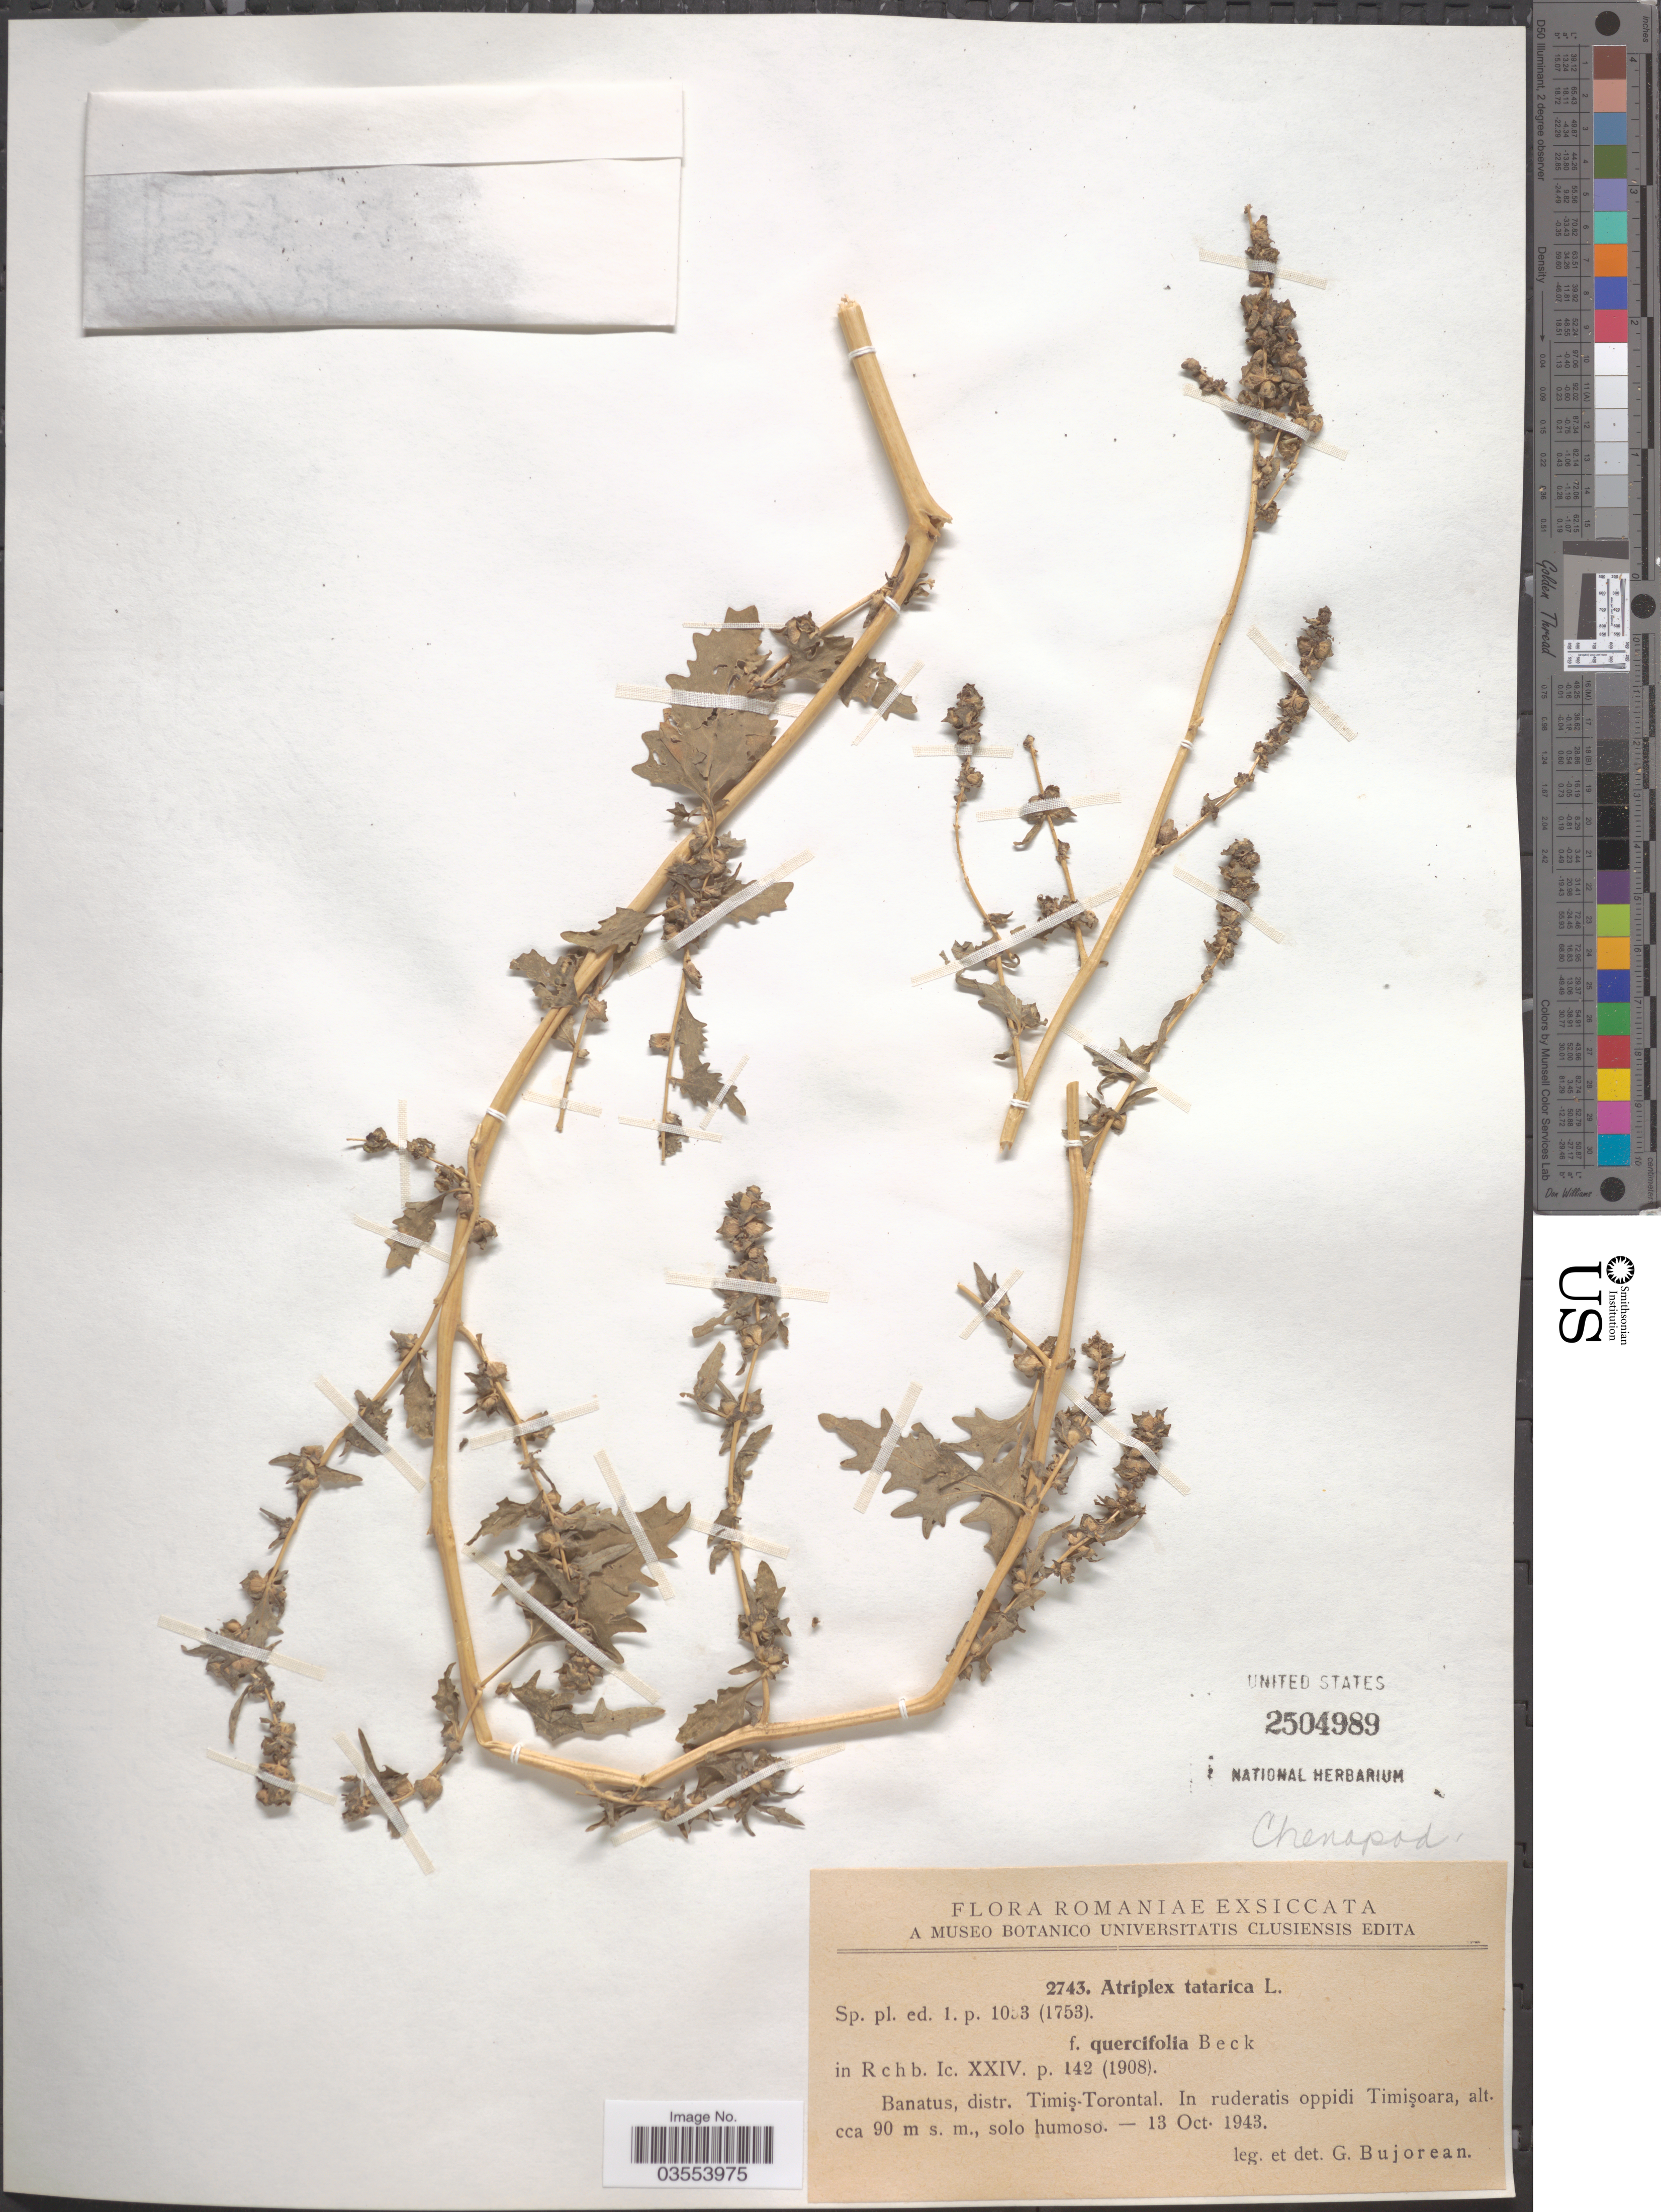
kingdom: Plantae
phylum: Tracheophyta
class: Magnoliopsida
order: Caryophyllales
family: Amaranthaceae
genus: Atriplex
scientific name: Atriplex tatarica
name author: L.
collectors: G. Bujorean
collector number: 2743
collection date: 1943-10-13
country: Romania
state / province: Timis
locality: Banatus, distr. Timi-Torontal. In ruderatis oppidi Timisoara.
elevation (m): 90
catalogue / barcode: US 2504989